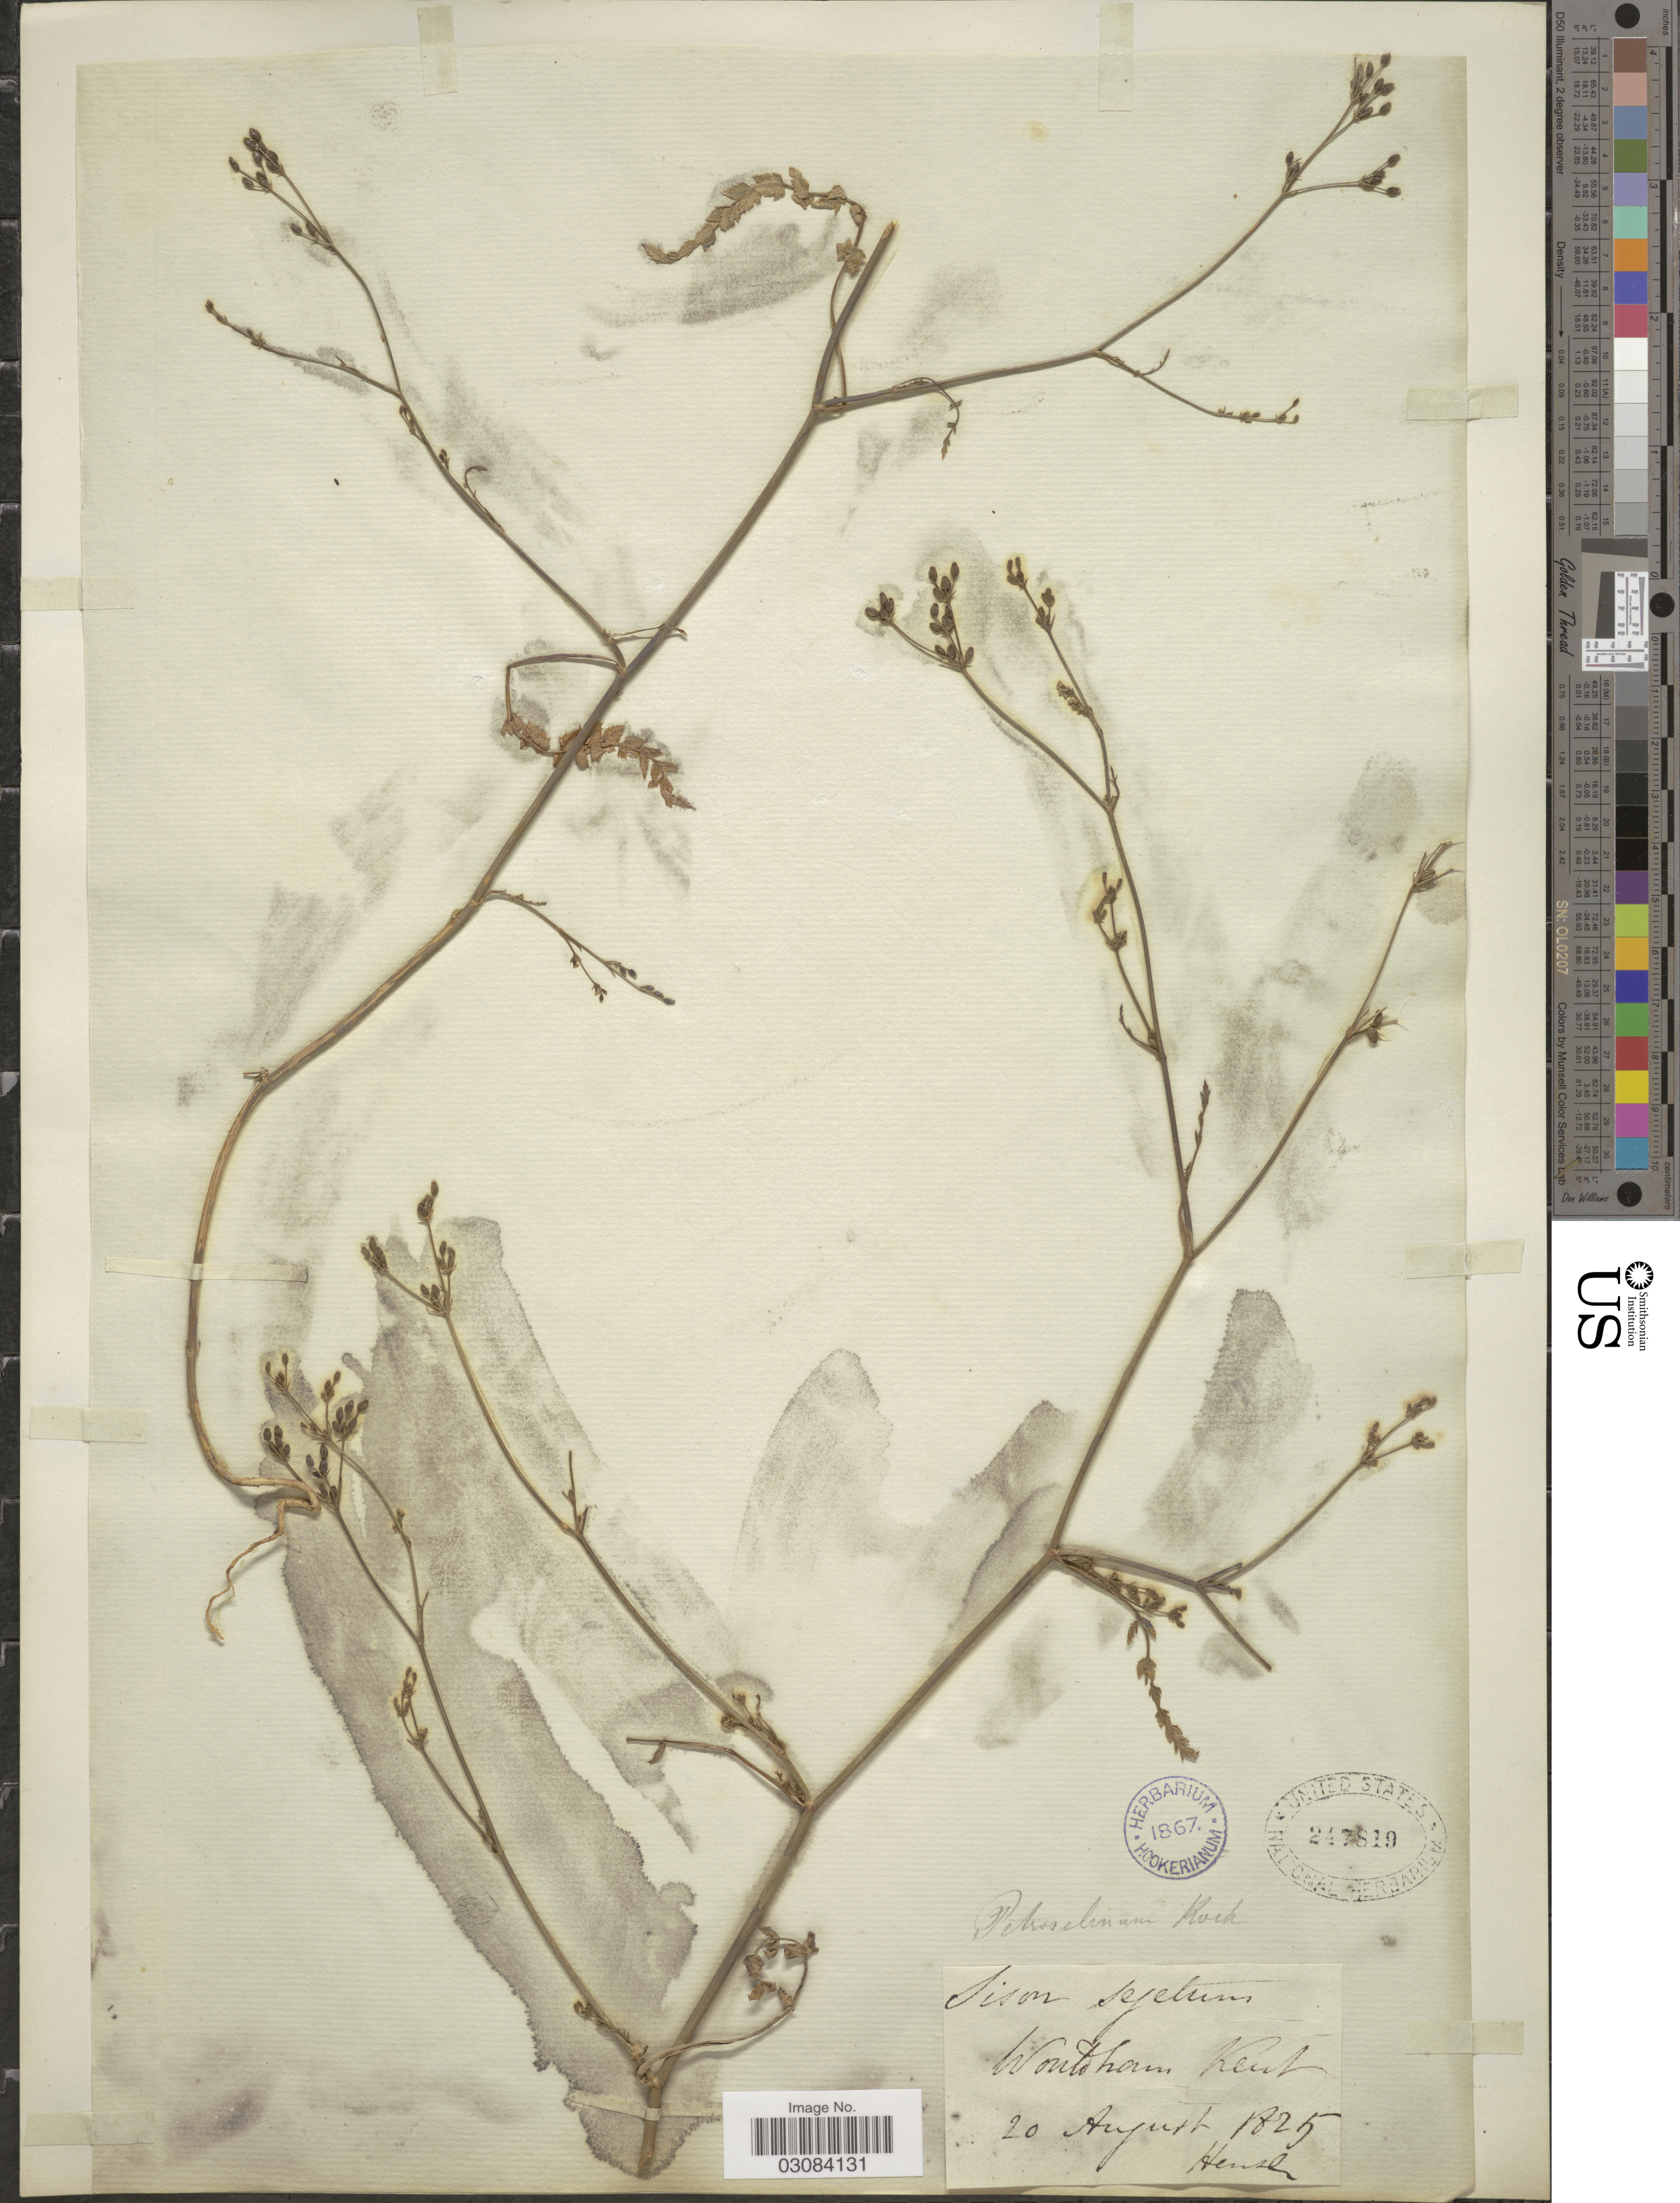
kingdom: Plantae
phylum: Tracheophyta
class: Magnoliopsida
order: Apiales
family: Apiaceae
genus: Sison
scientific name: Sison segetum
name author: L.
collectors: Hensh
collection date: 1825-08-20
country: United Kingdom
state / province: England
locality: Wouldham Kent.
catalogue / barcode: US 247819